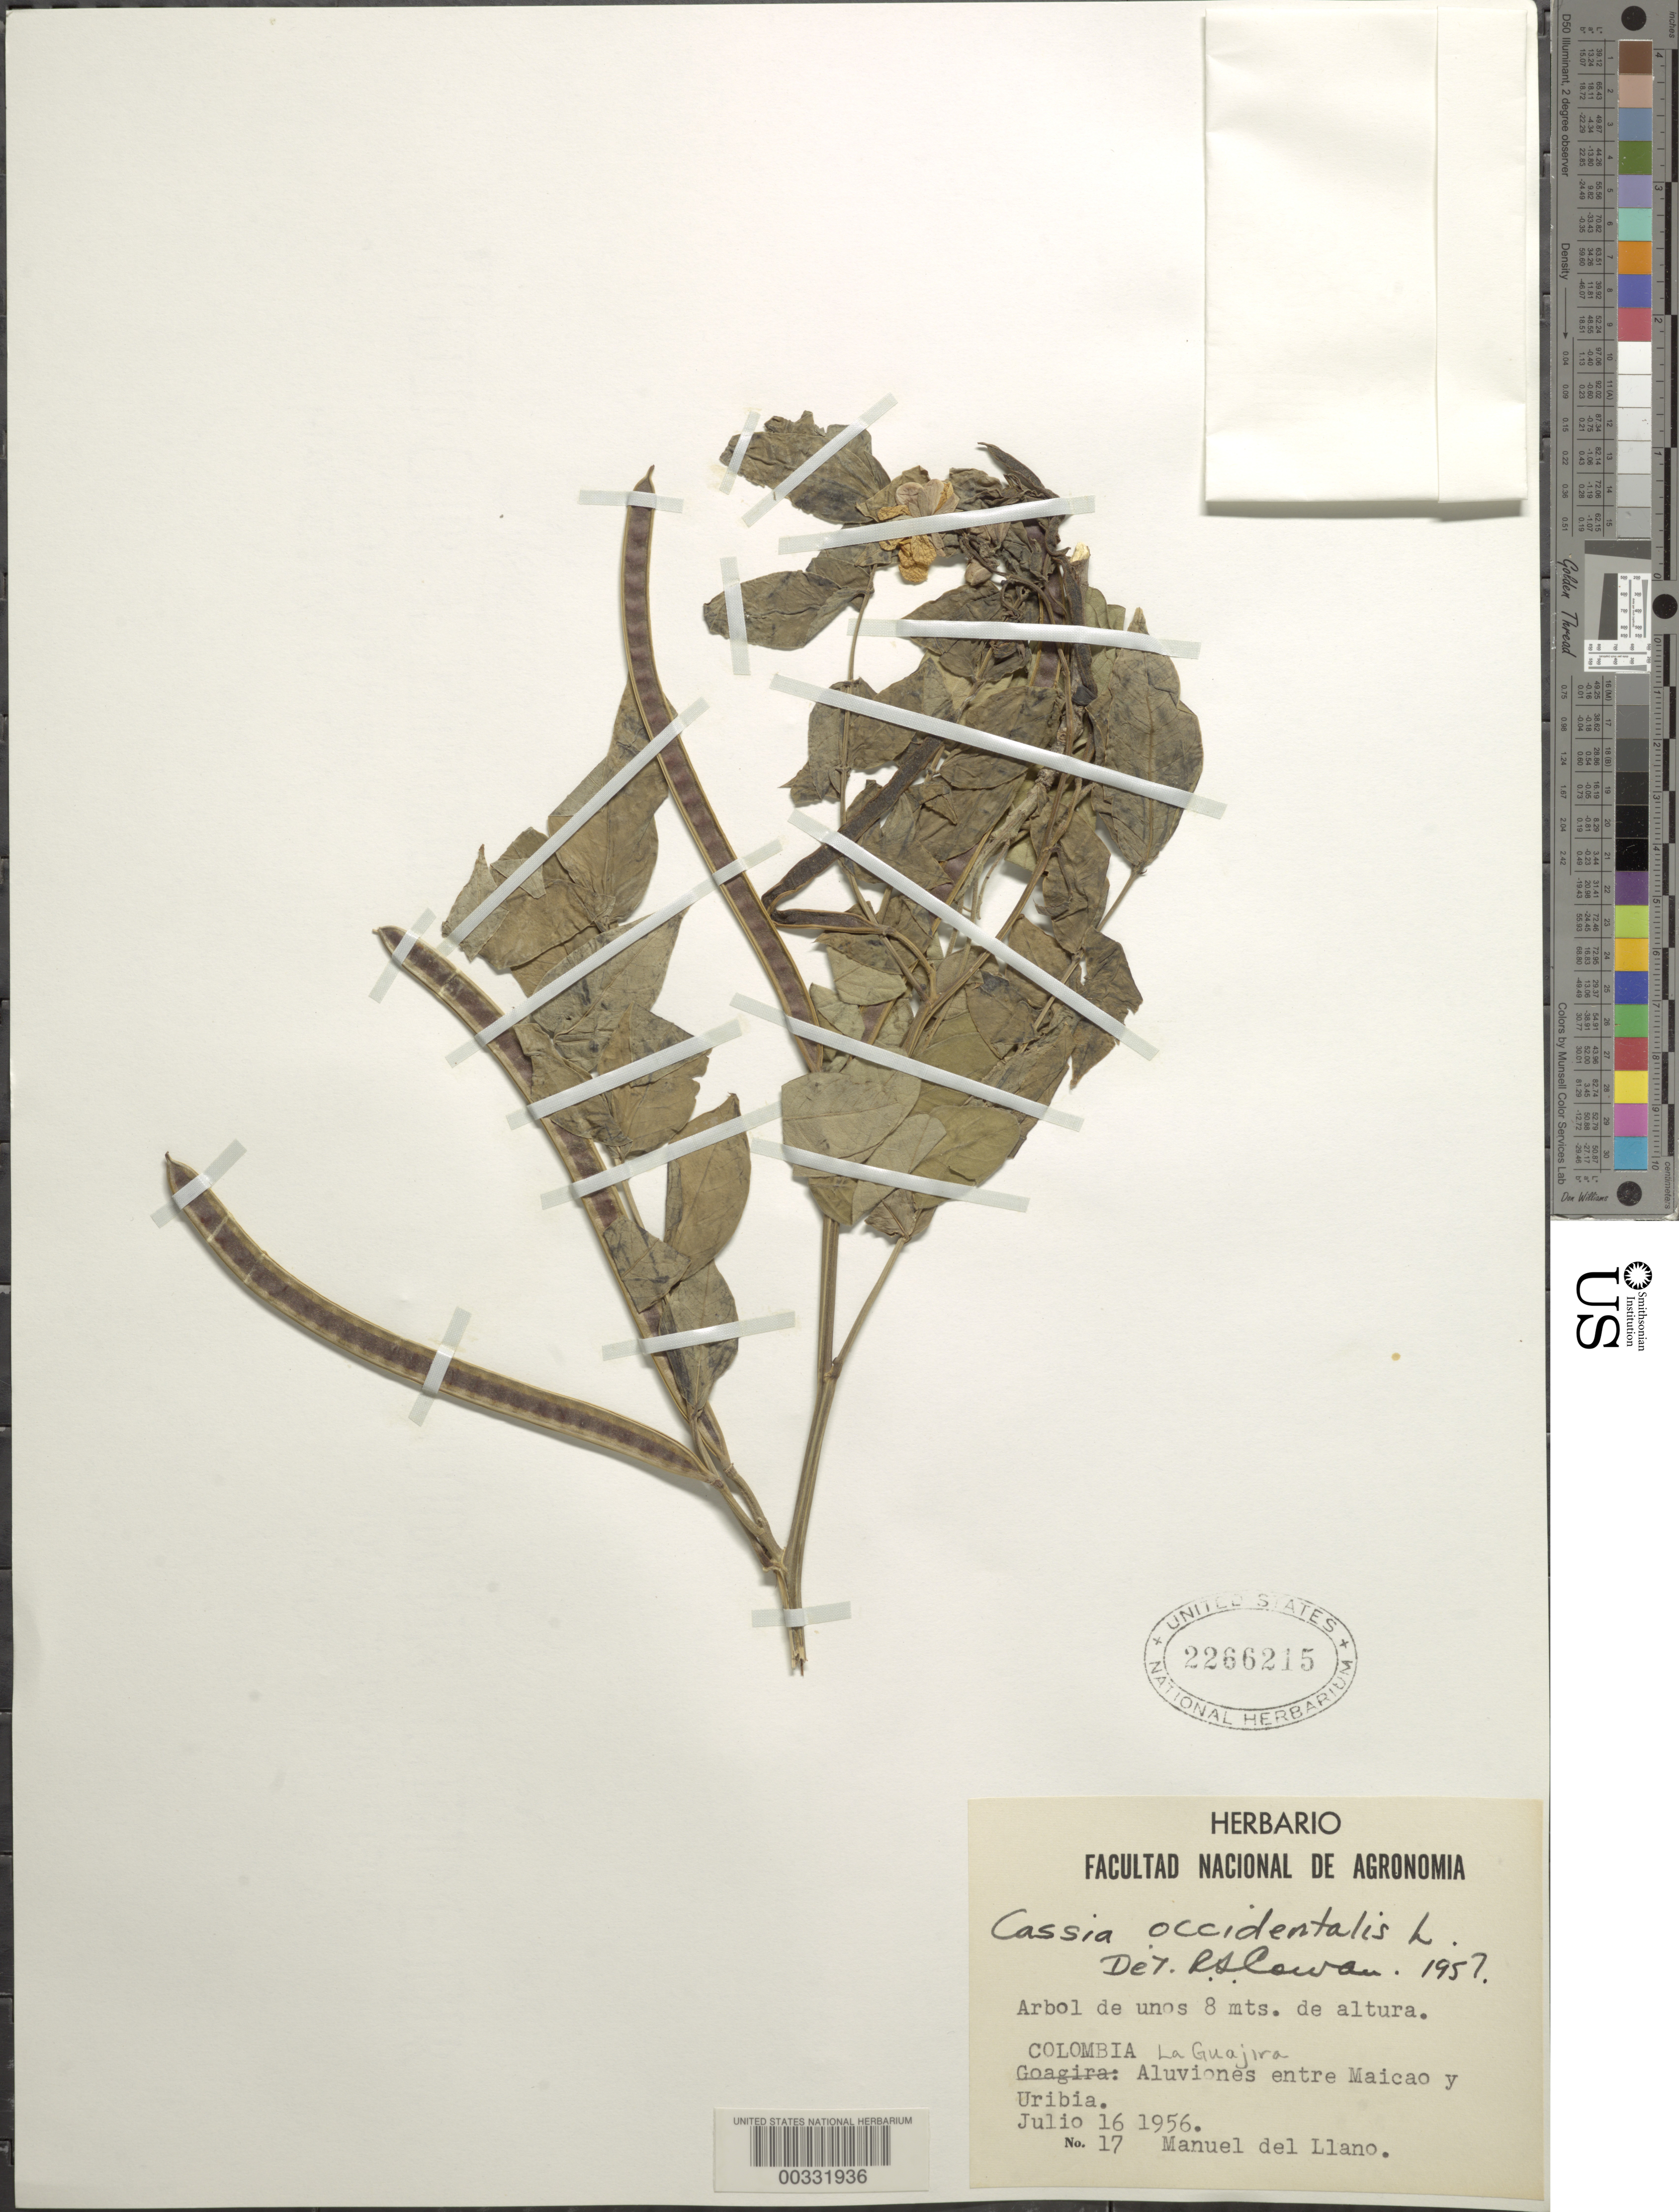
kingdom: Plantae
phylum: Tracheophyta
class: Magnoliopsida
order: Fabales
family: Fabaceae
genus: Senna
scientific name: Senna occidentalis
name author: (L.) Link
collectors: M. Llano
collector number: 17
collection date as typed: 16 Jun 1956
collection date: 1956-06-16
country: Colombia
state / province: La Guajira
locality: Alluviumes between Maicao and Uribia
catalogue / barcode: US 2266215